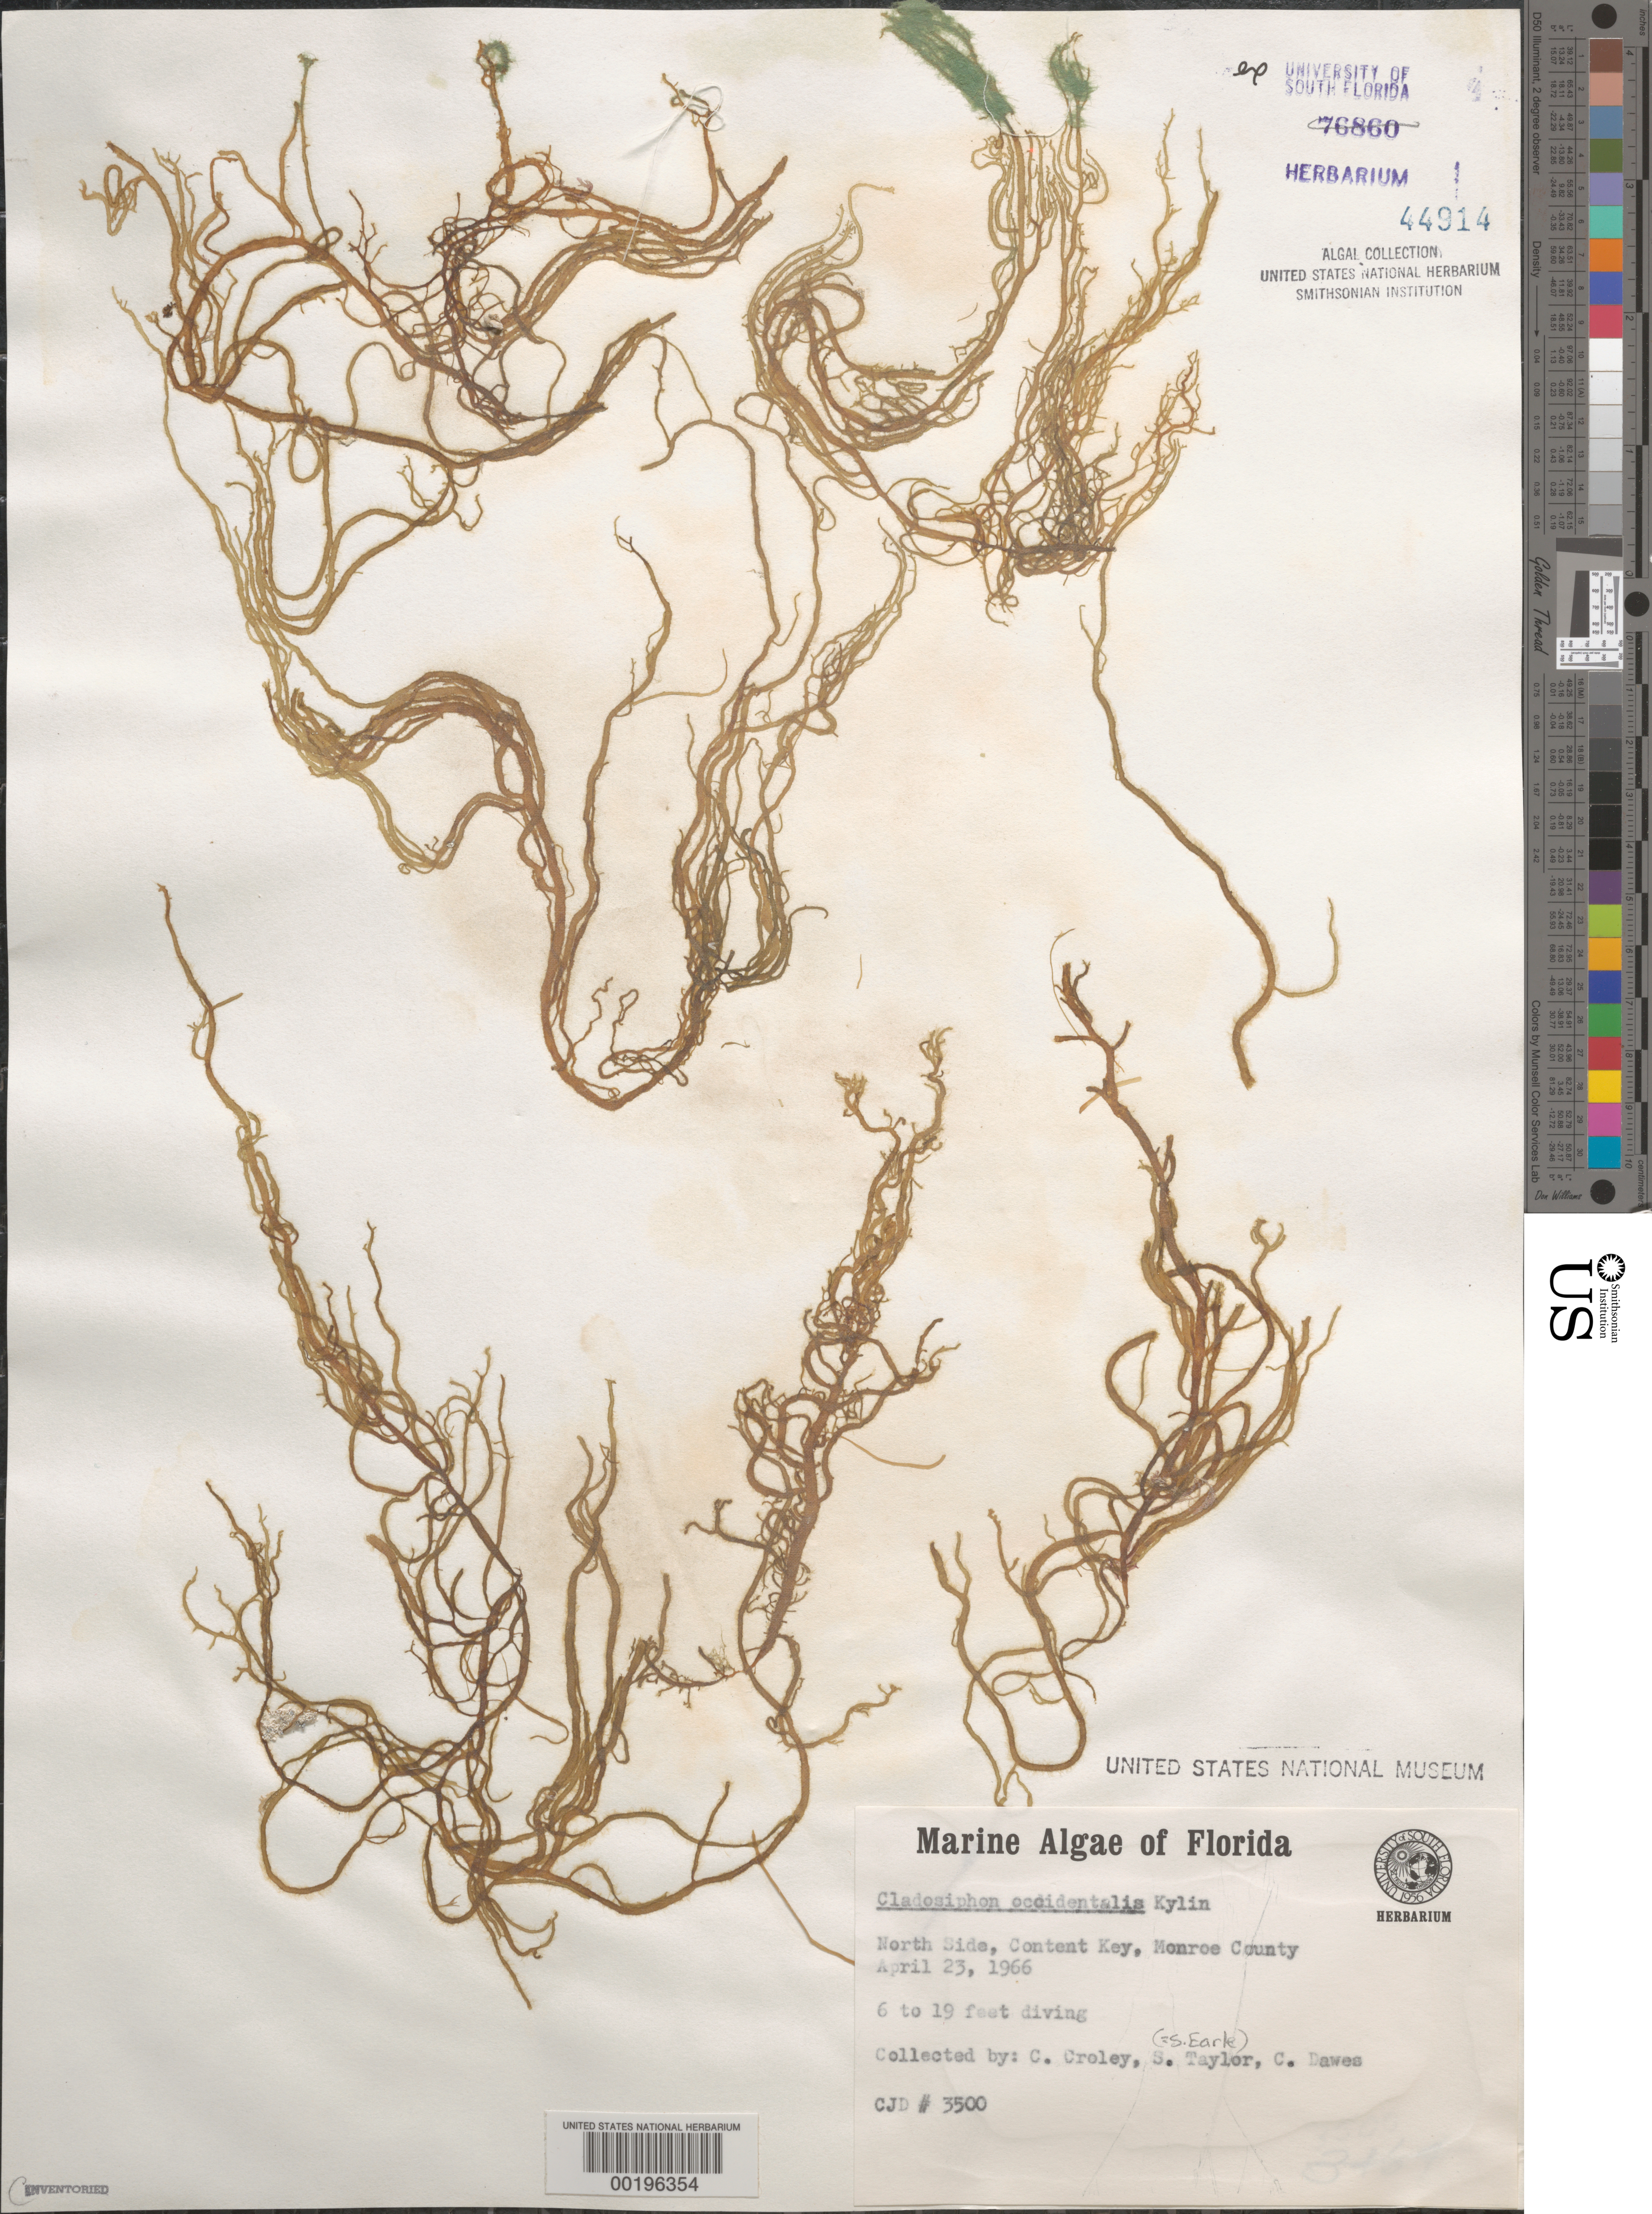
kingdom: Chromista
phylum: Ochrophyta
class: Phaeophyceae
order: Ectocarpales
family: Chordariaceae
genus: Cladosiphon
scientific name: Cladosiphon occidentalis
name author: Kylin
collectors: F. C. Croley, S. A. Earle & C. Dawes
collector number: Cjd 3500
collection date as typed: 23 Apr 1966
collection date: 1966-04-23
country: United States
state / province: Florida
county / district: Monroe County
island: Content Keys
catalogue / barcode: US 44914